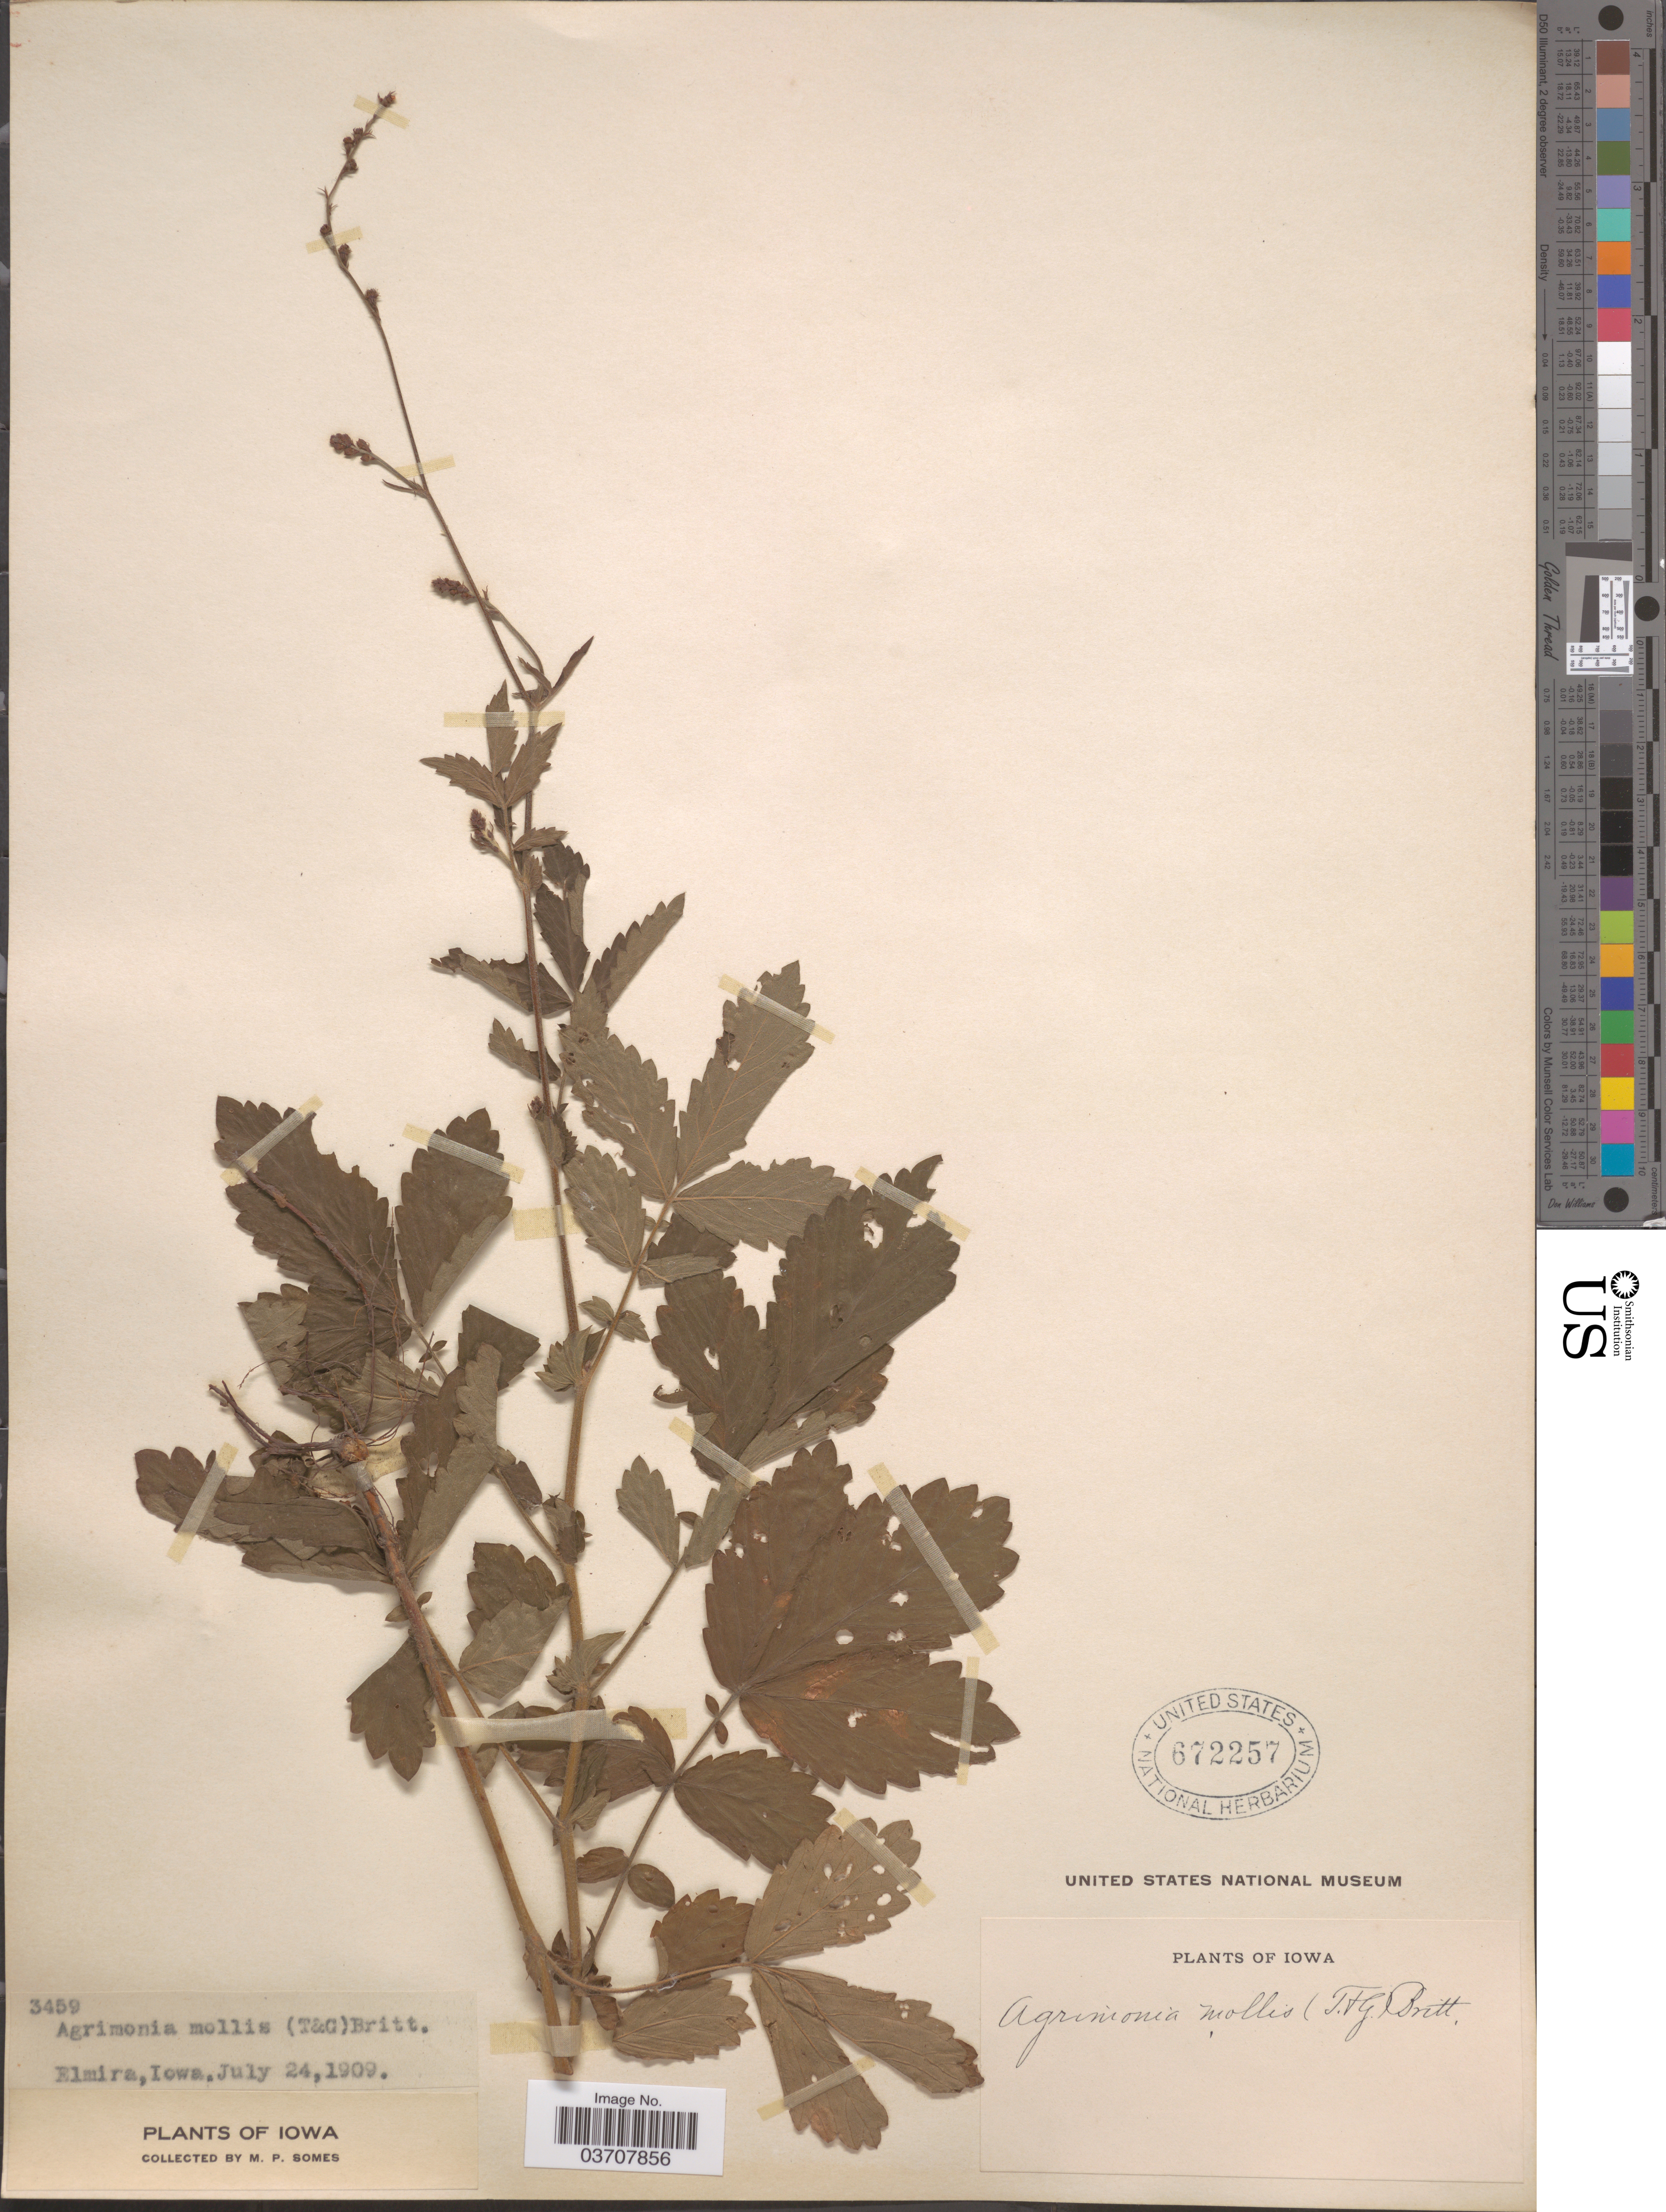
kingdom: Plantae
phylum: Tracheophyta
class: Magnoliopsida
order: Rosales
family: Rosaceae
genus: Agrimonia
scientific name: Agrimonia pubescens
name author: Wallr.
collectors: M. Somes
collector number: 3459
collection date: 1909-07-24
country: United States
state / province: Iowa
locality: Elmira.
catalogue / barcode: US 672257